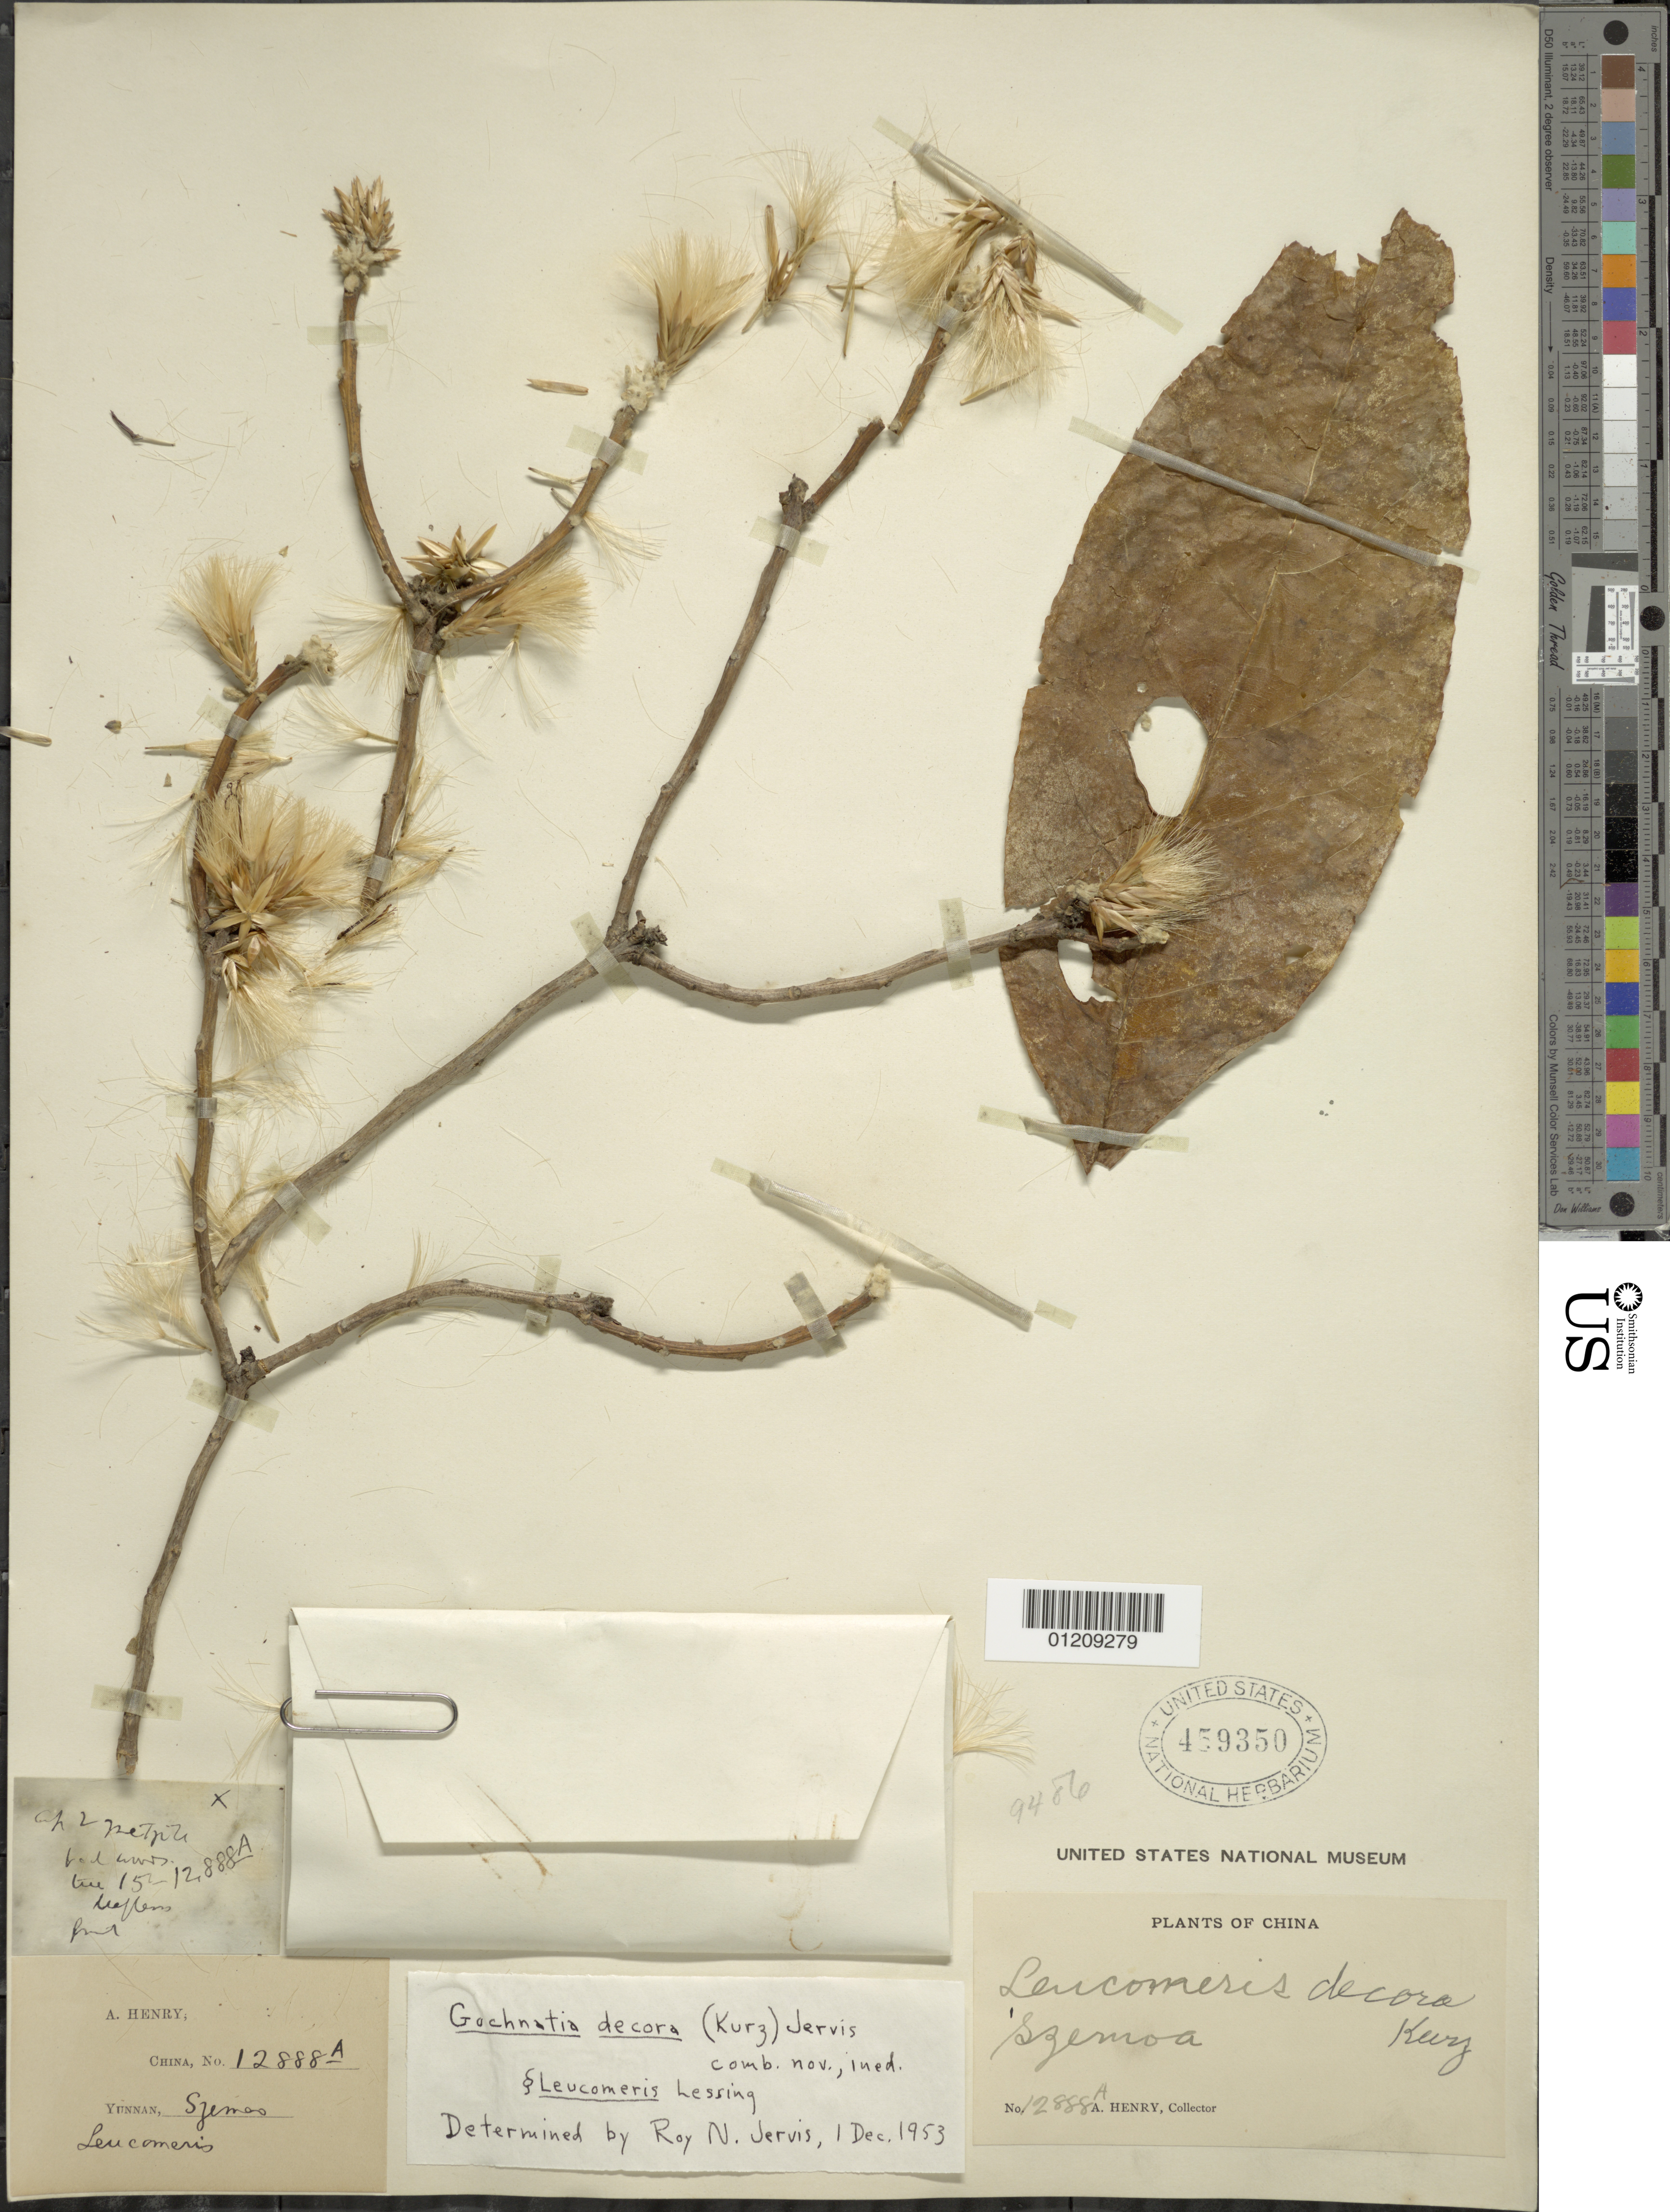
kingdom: Plantae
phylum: Tracheophyta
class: Magnoliopsida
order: Asterales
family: Asteraceae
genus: Leucomeris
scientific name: Leucomeris decora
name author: Kurz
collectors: A. Henry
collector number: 12888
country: China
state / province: Yunnan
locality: Szernoa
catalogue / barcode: US 459350